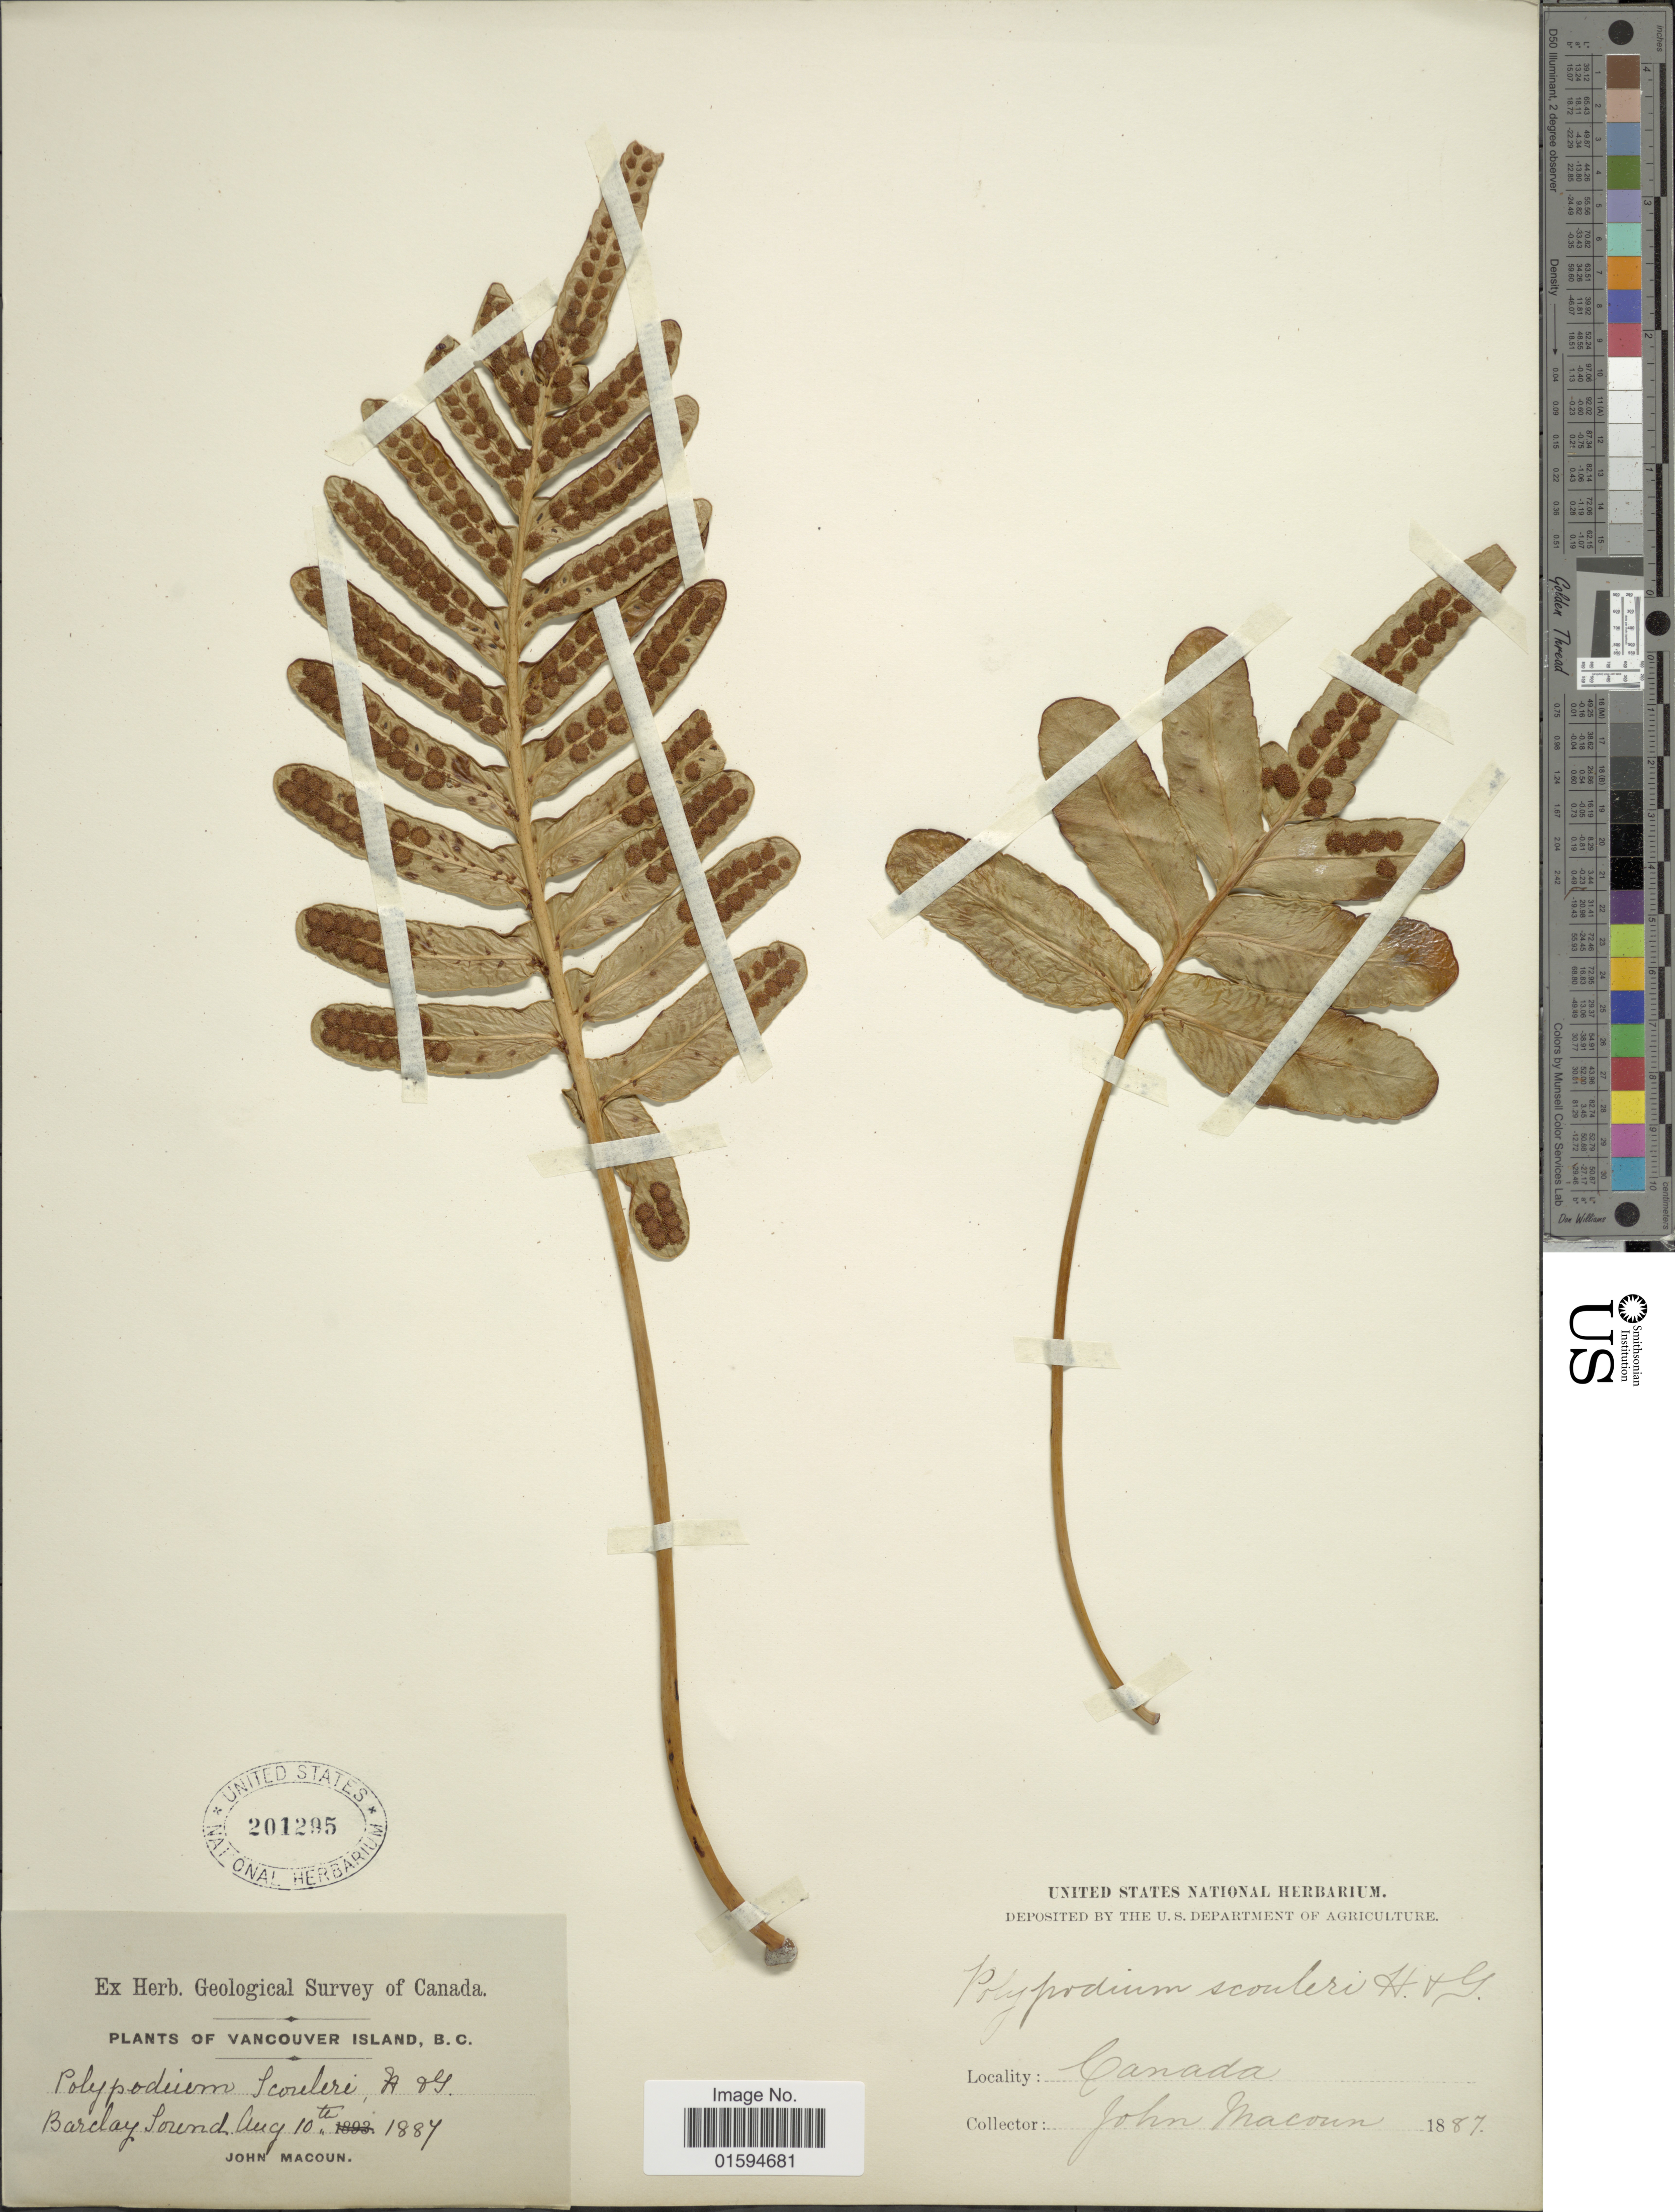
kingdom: Plantae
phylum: Tracheophyta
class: Polypodiopsida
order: Polypodiales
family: Polypodiaceae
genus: Polypodium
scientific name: Polypodium scouleri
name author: Hook. & Grev.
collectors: J. Macoun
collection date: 1887-08-10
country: Canada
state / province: British Columbia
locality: Vancoucer Island, Barclay Sound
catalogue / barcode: US 201295